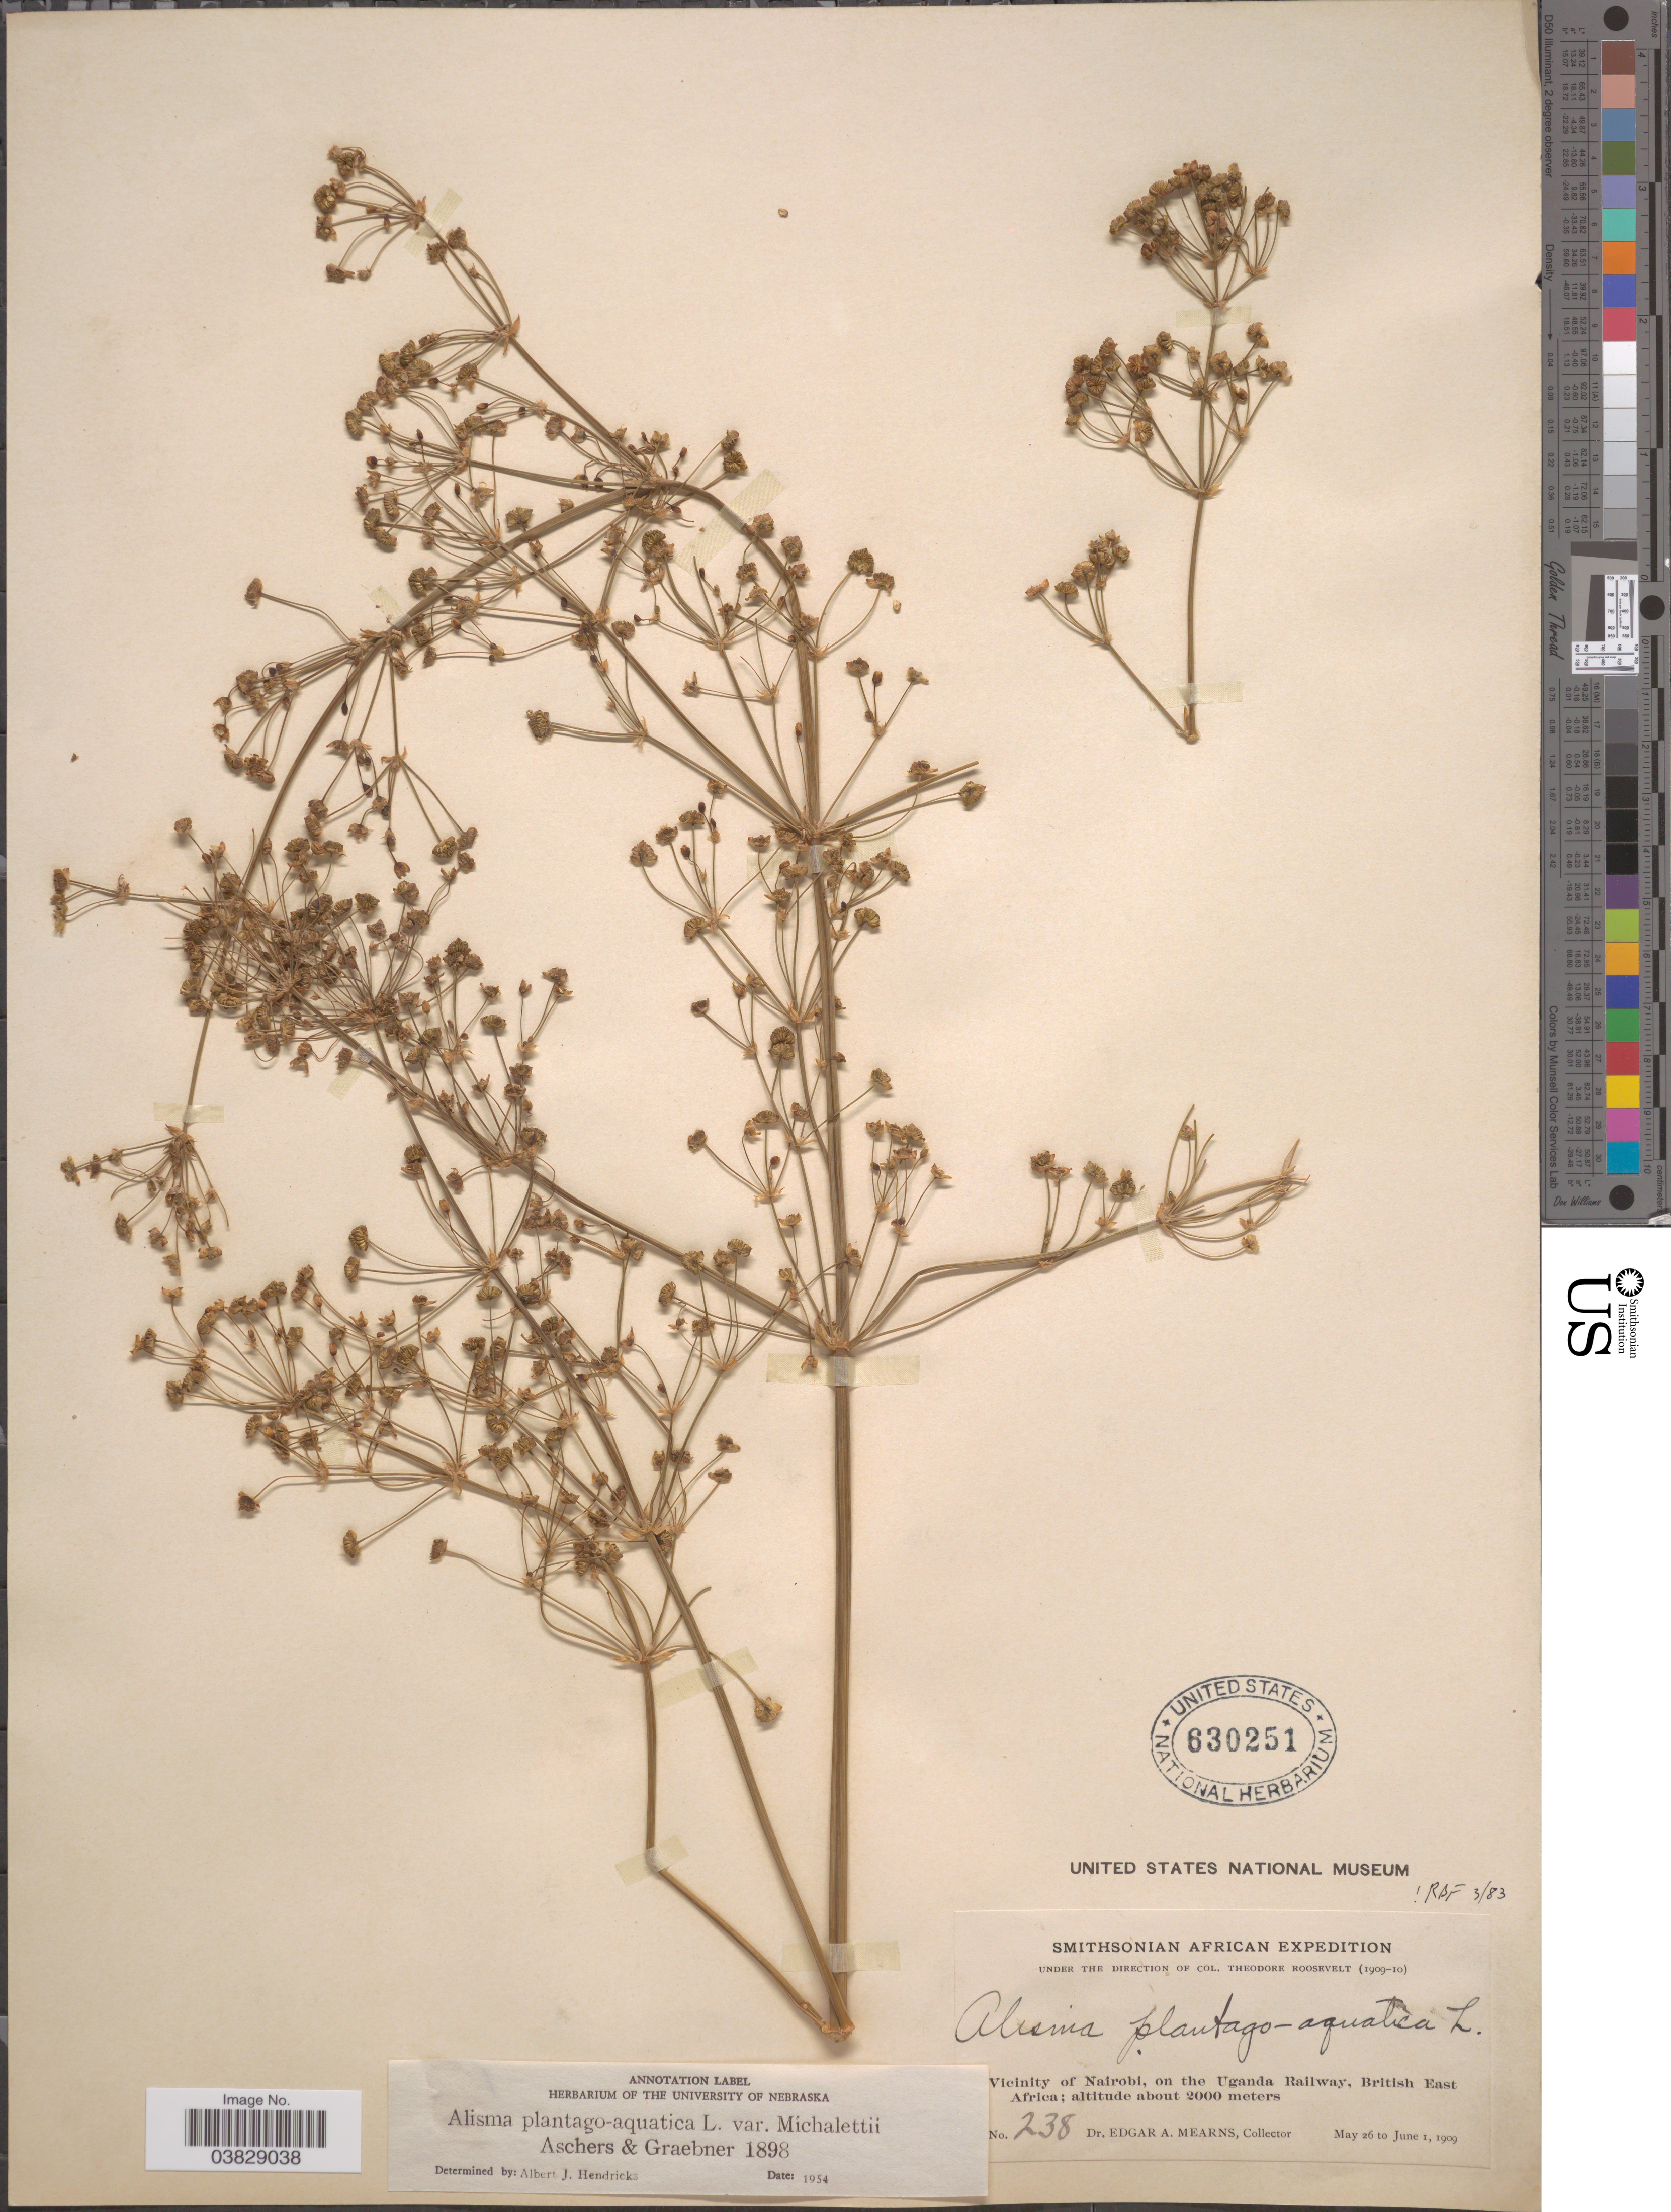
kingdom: Plantae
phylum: Tracheophyta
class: Liliopsida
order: Alismatales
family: Alismataceae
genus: Alisma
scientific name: Alisma plantago-aquatica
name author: L.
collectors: E. A. Mearns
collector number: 238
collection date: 1909-05-26/1909-06-01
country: Uganda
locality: Vicinity of Nairobi, on the Uganda Railway, British East Africa.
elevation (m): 2000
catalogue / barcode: US 630251